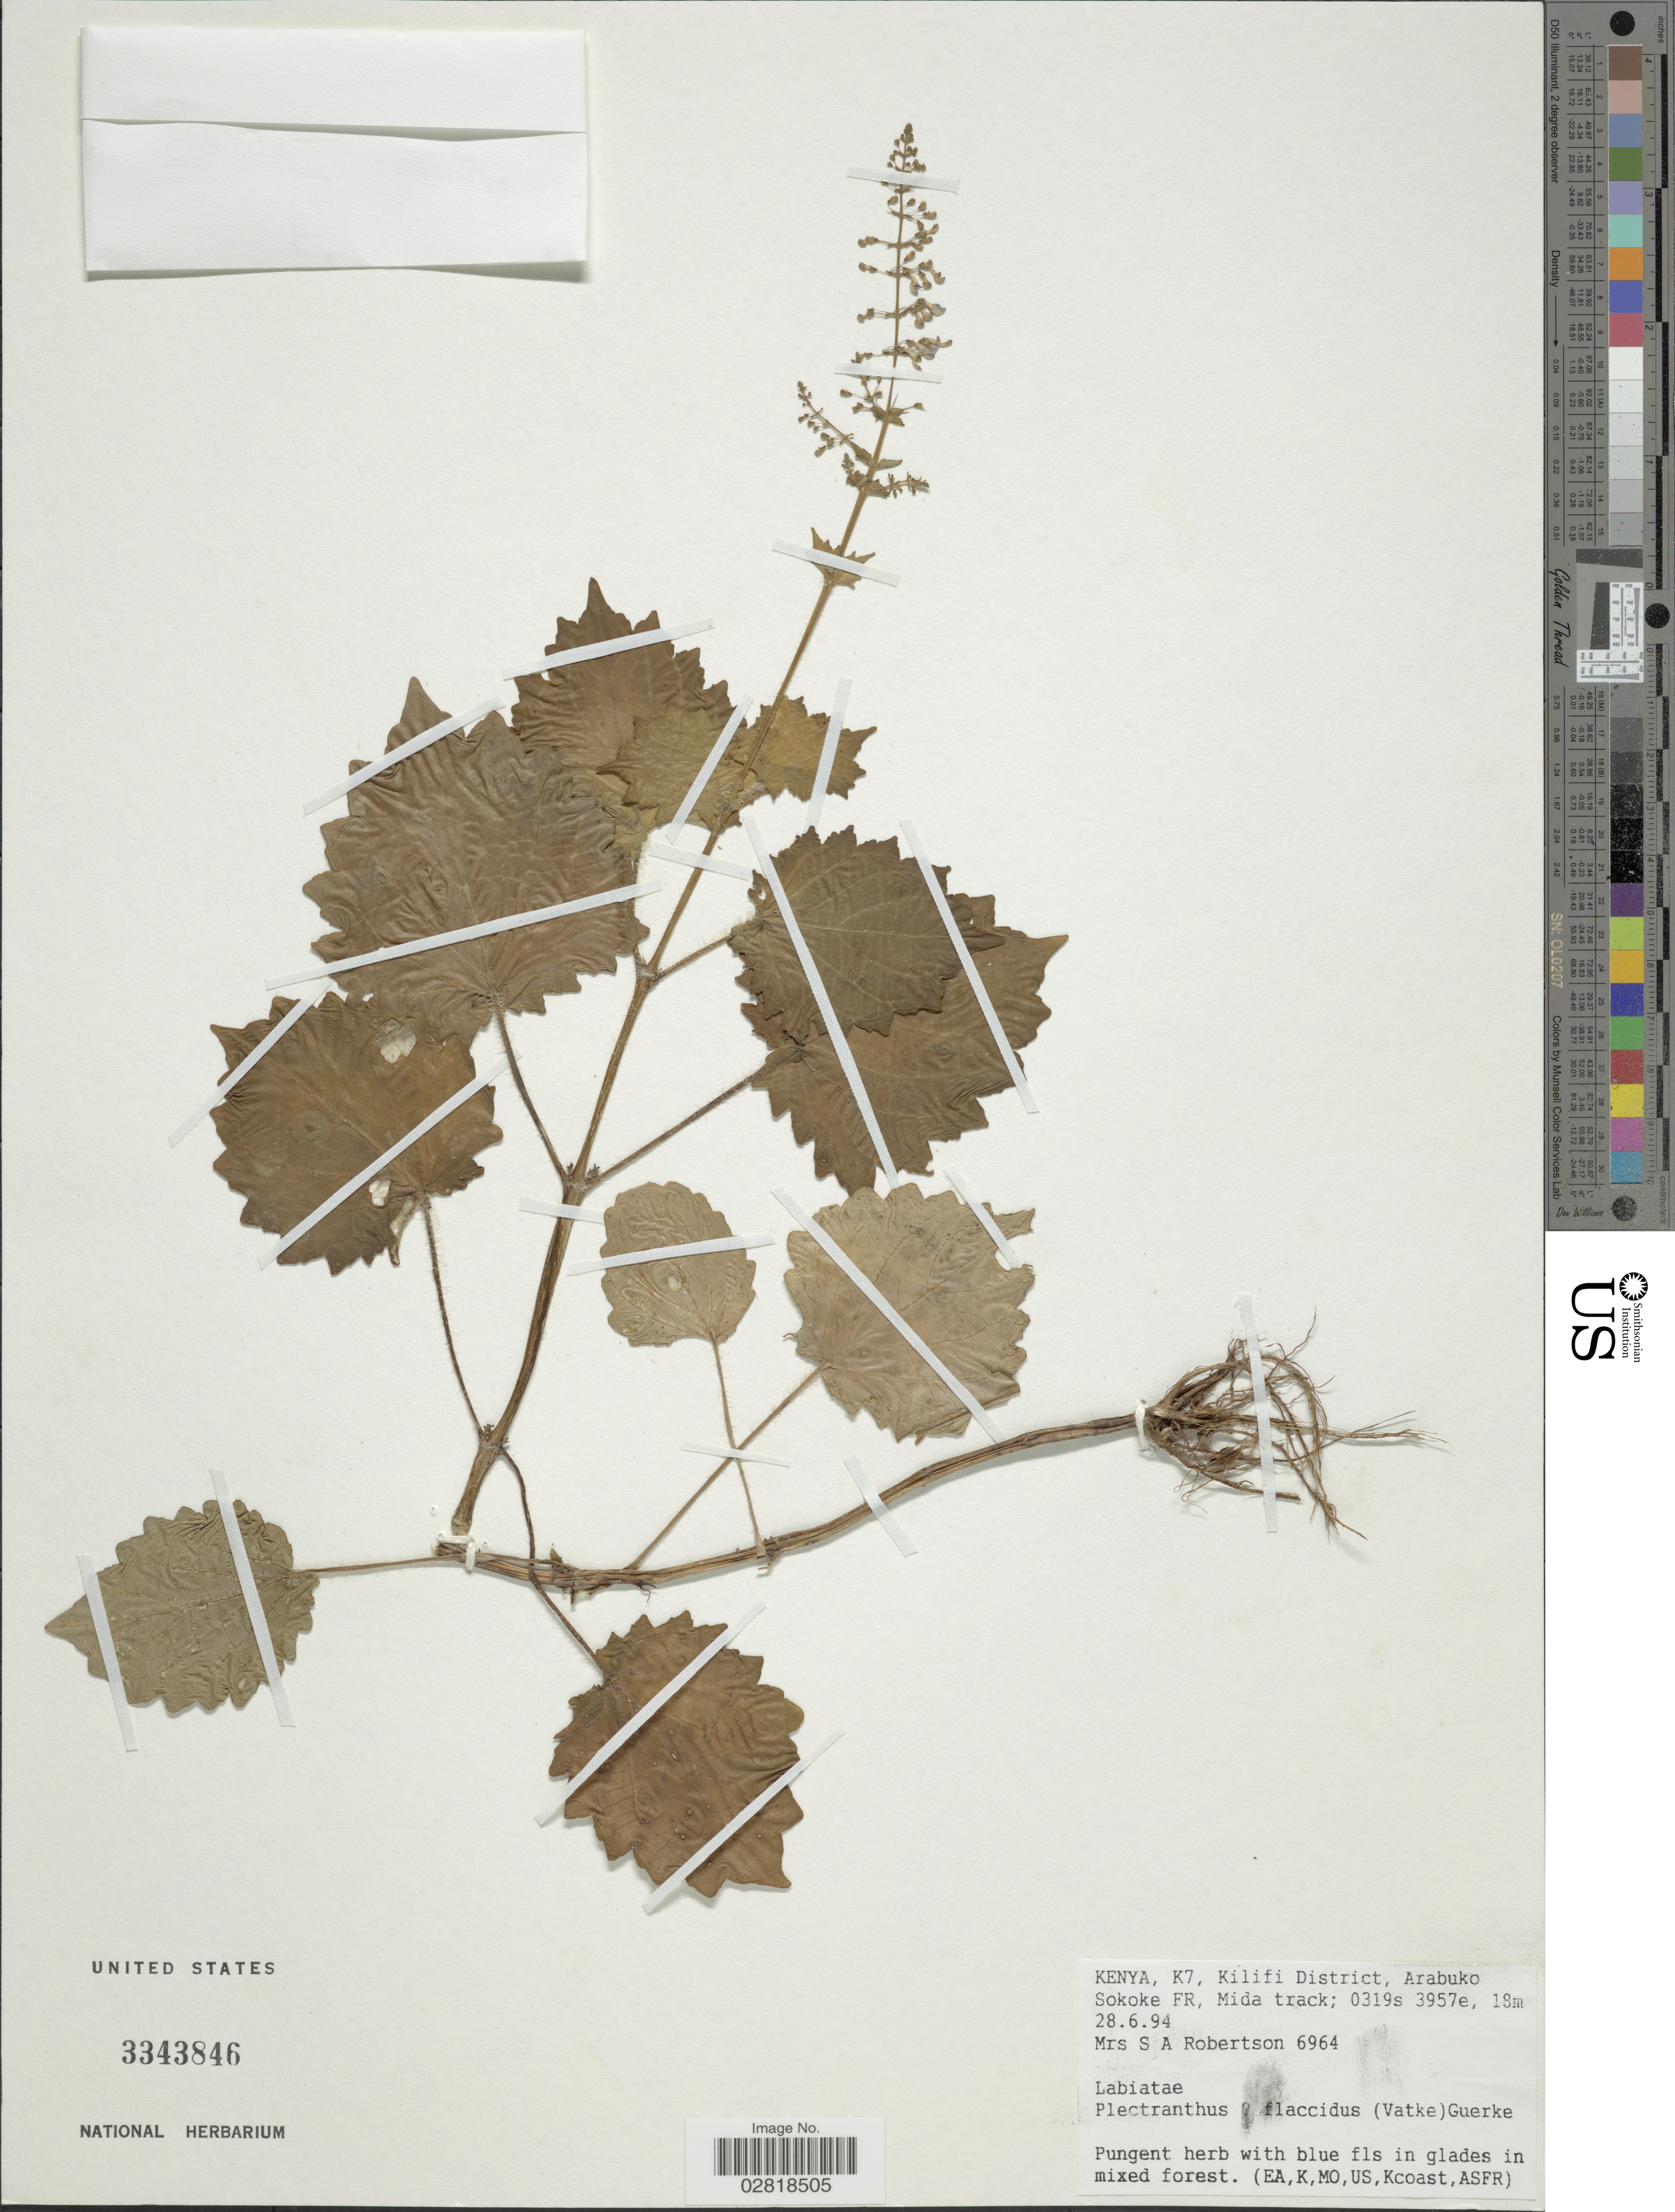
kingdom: Plantae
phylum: Tracheophyta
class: Magnoliopsida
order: Lamiales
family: Lamiaceae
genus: Plectranthus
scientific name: Plectranthus flaccidus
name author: (Vatke) Gürke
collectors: S. Robertson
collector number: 6964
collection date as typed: Transcribed d/m/y: 28/6/94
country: Kenya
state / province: Kilifi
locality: K7, Kilifi District, Arabuko Sokoke FR, Mida track.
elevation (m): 18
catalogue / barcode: US 3343846